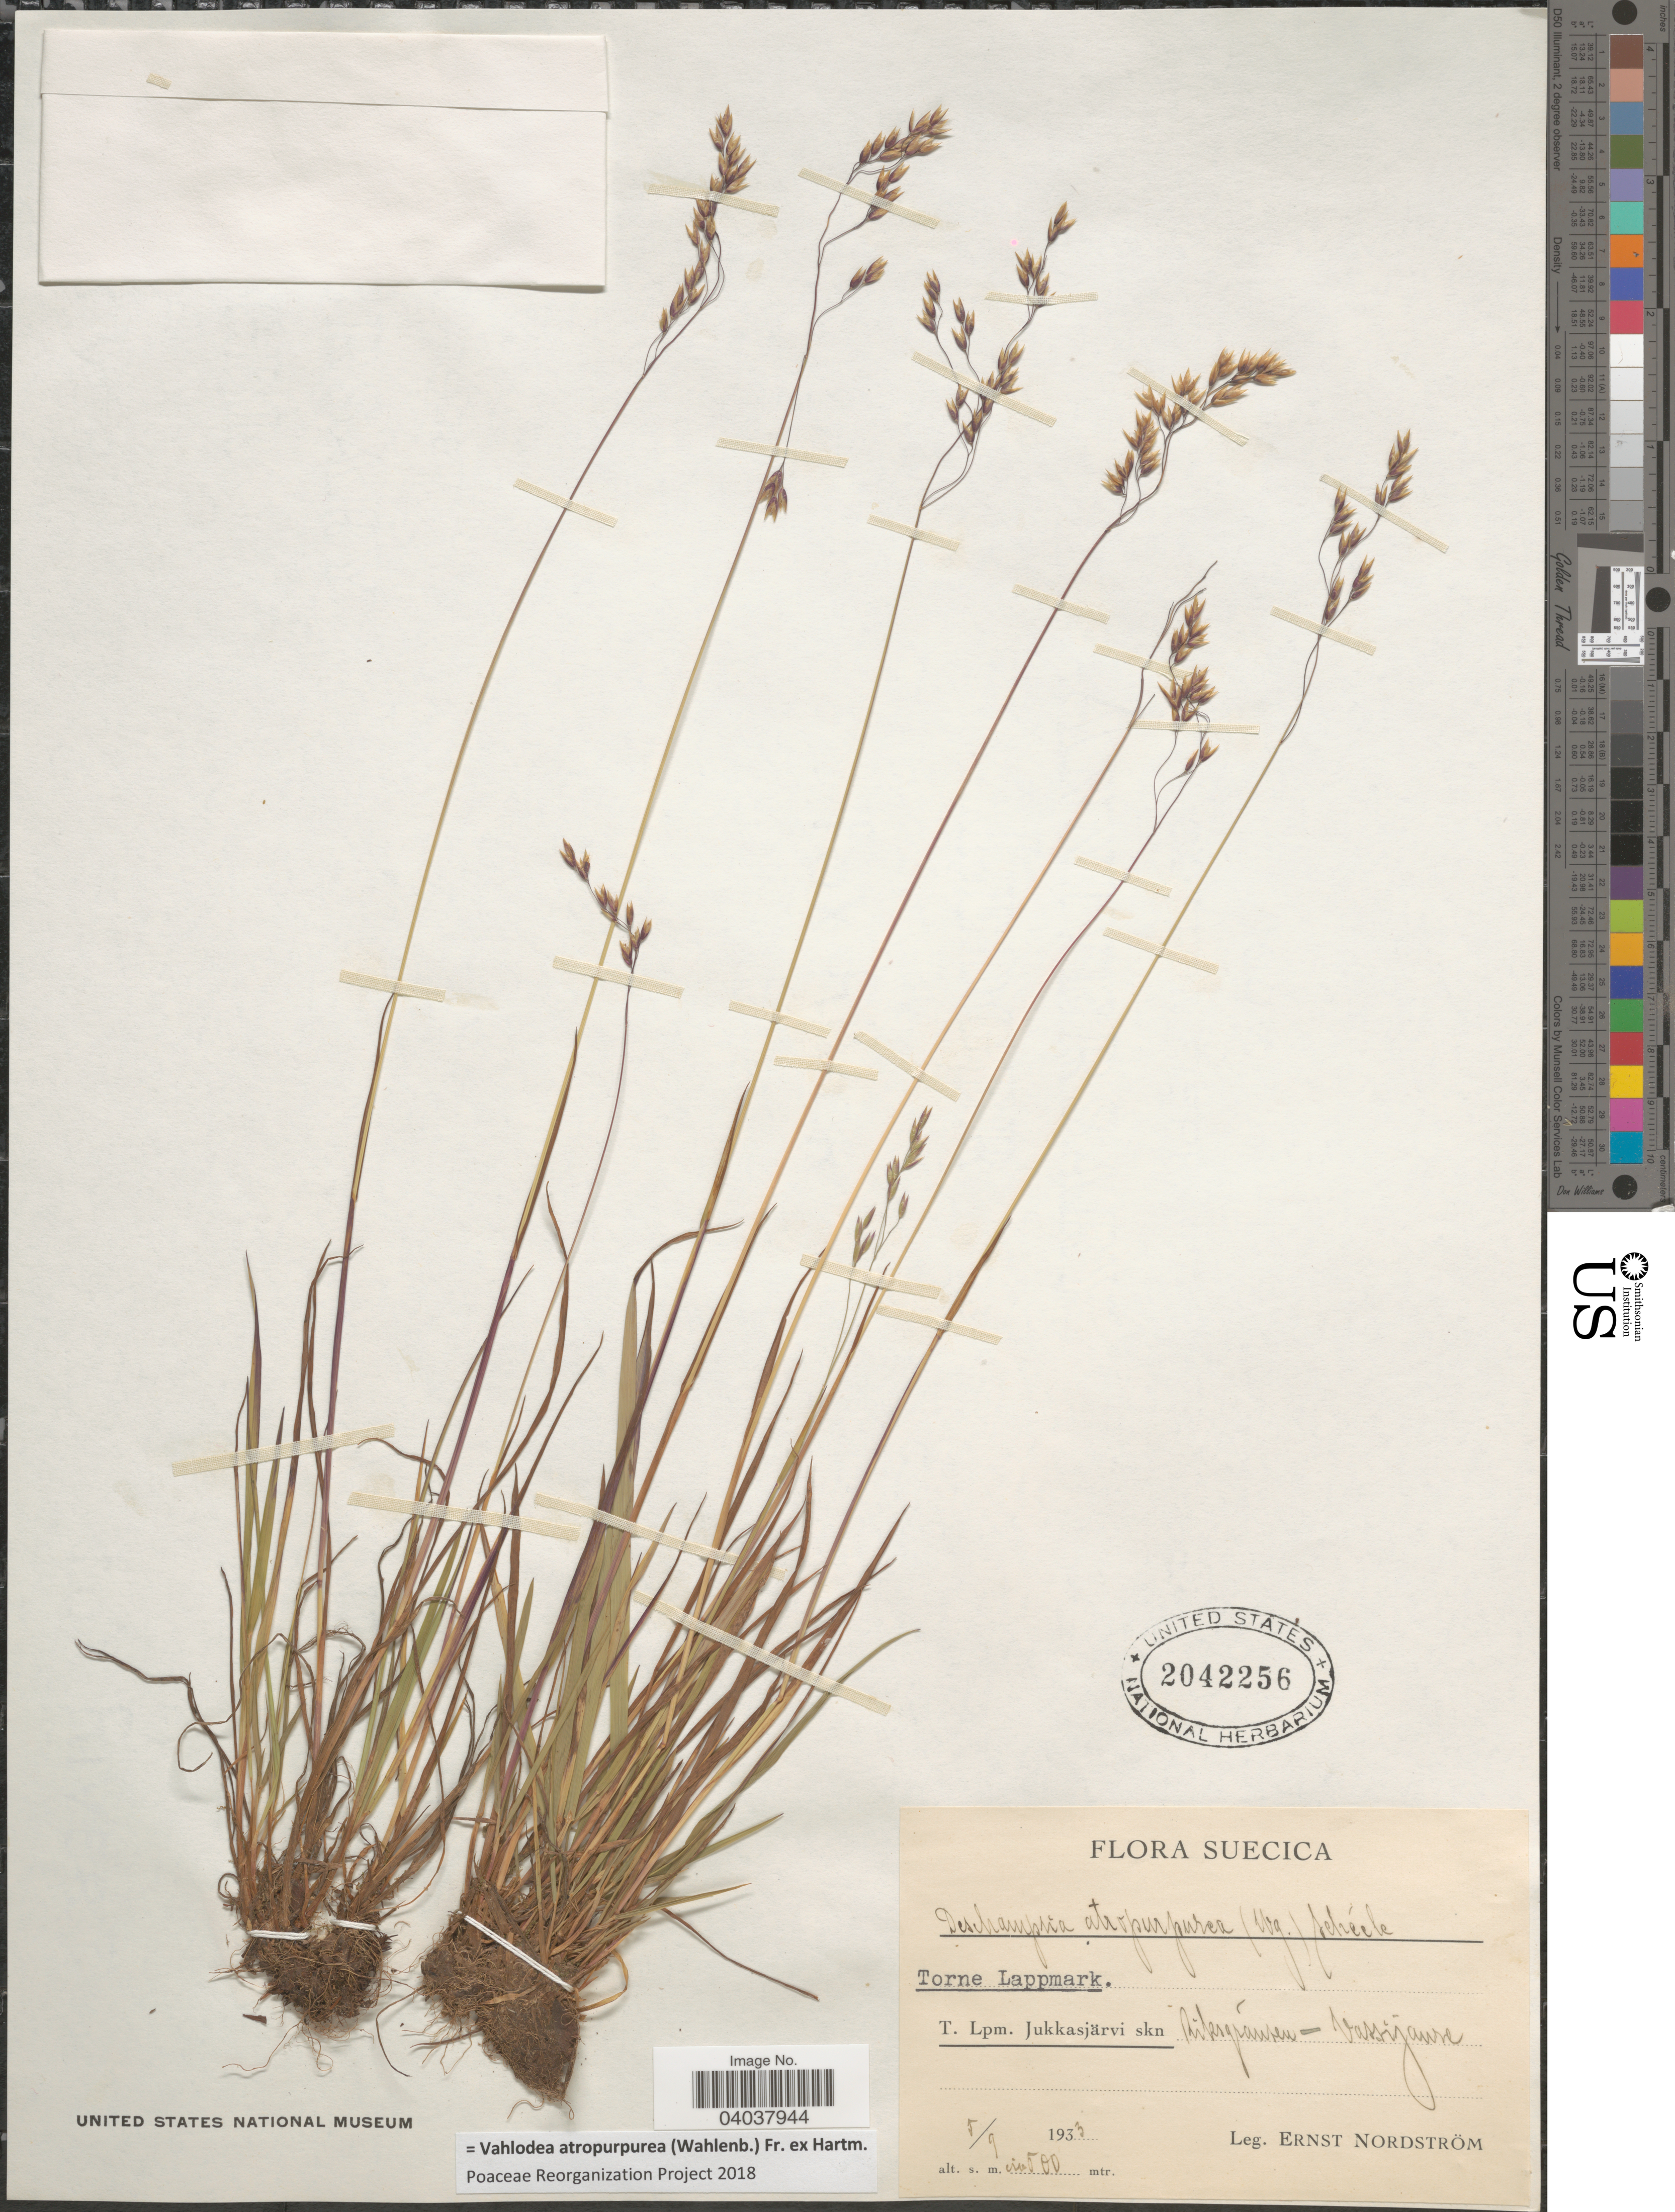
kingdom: Plantae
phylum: Tracheophyta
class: Liliopsida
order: Poales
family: Poaceae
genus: Vahlodea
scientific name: Vahlodea atropurpurea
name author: (Wahlenb.) Fr. ex Hartm.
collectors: E. Nordström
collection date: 1933-09-05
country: Sweden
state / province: Norrbotten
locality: Suecica. Torne Lappmark. Jukkasjärvi skn Riksgransen - Vassijaure.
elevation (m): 500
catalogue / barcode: US 2042256